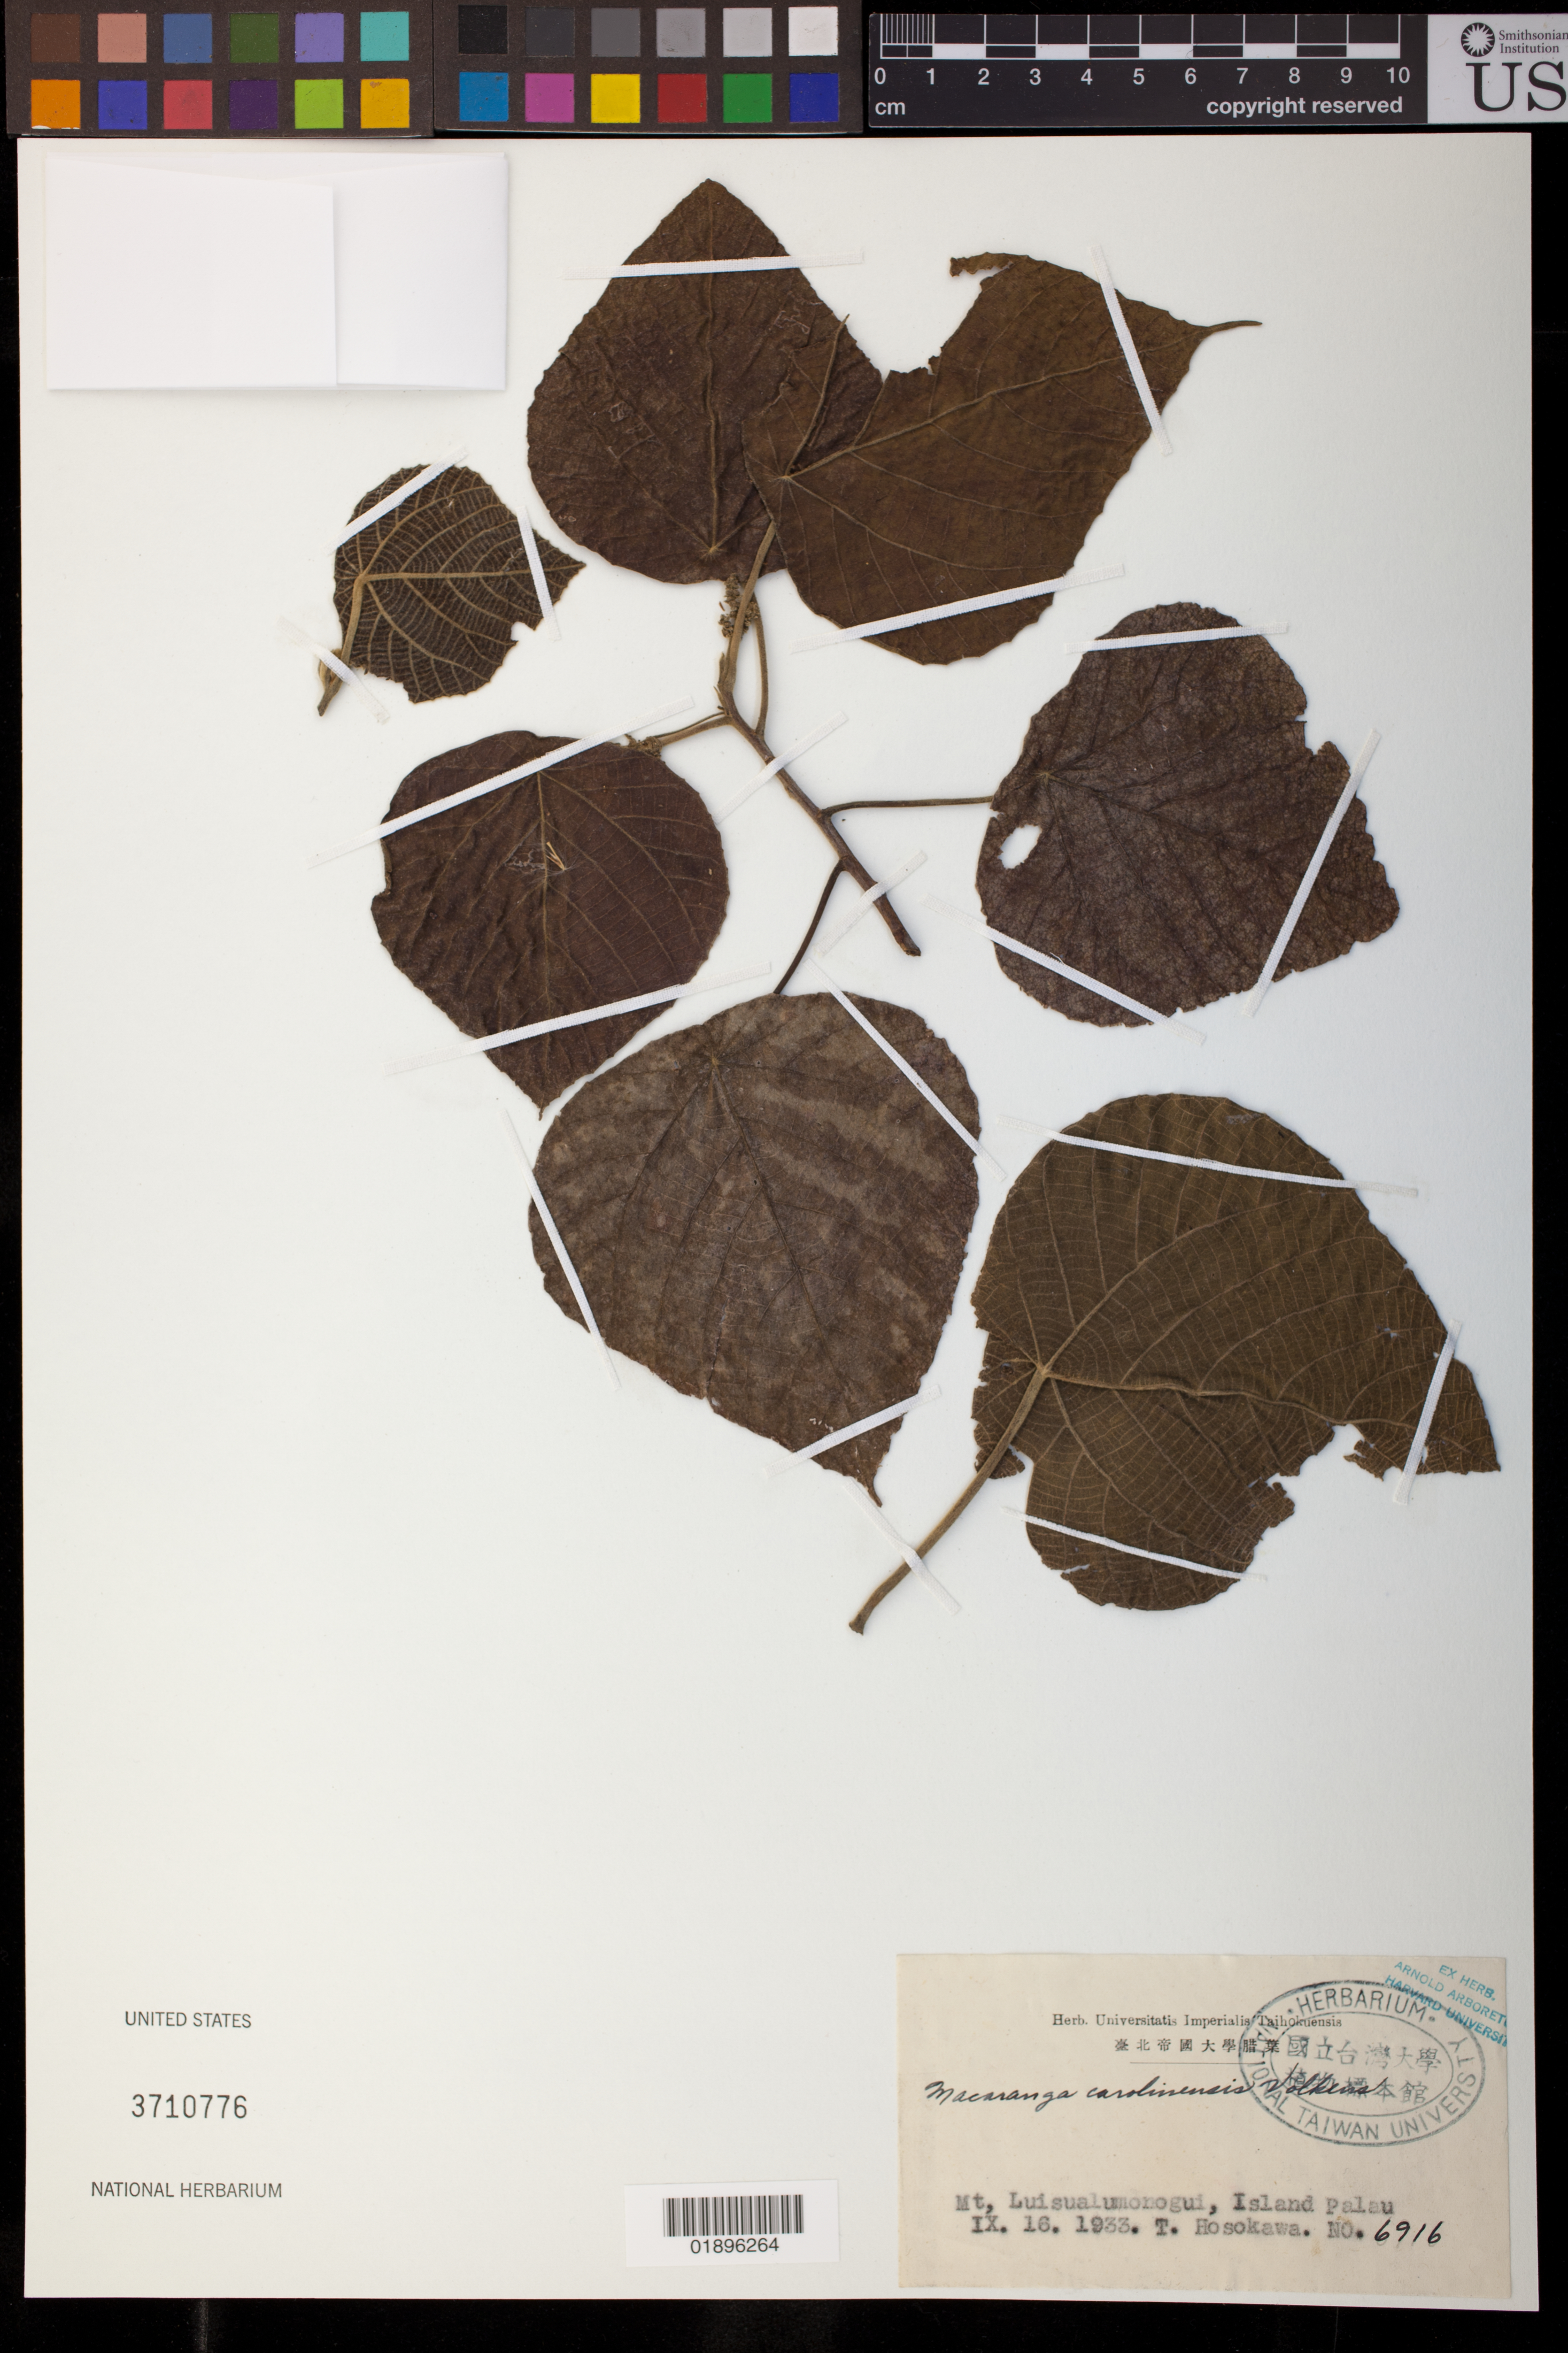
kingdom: Plantae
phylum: Tracheophyta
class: Magnoliopsida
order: Malpighiales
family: Euphorbiaceae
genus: Macaranga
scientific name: Macaranga carolinensis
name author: Volkens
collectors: T. Hosokawa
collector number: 6916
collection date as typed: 16 Sep 1933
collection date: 1933-09-16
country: Palau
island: Babeldaob [Babelthuap]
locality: Mt. Luisualumonogui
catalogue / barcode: US 3710776